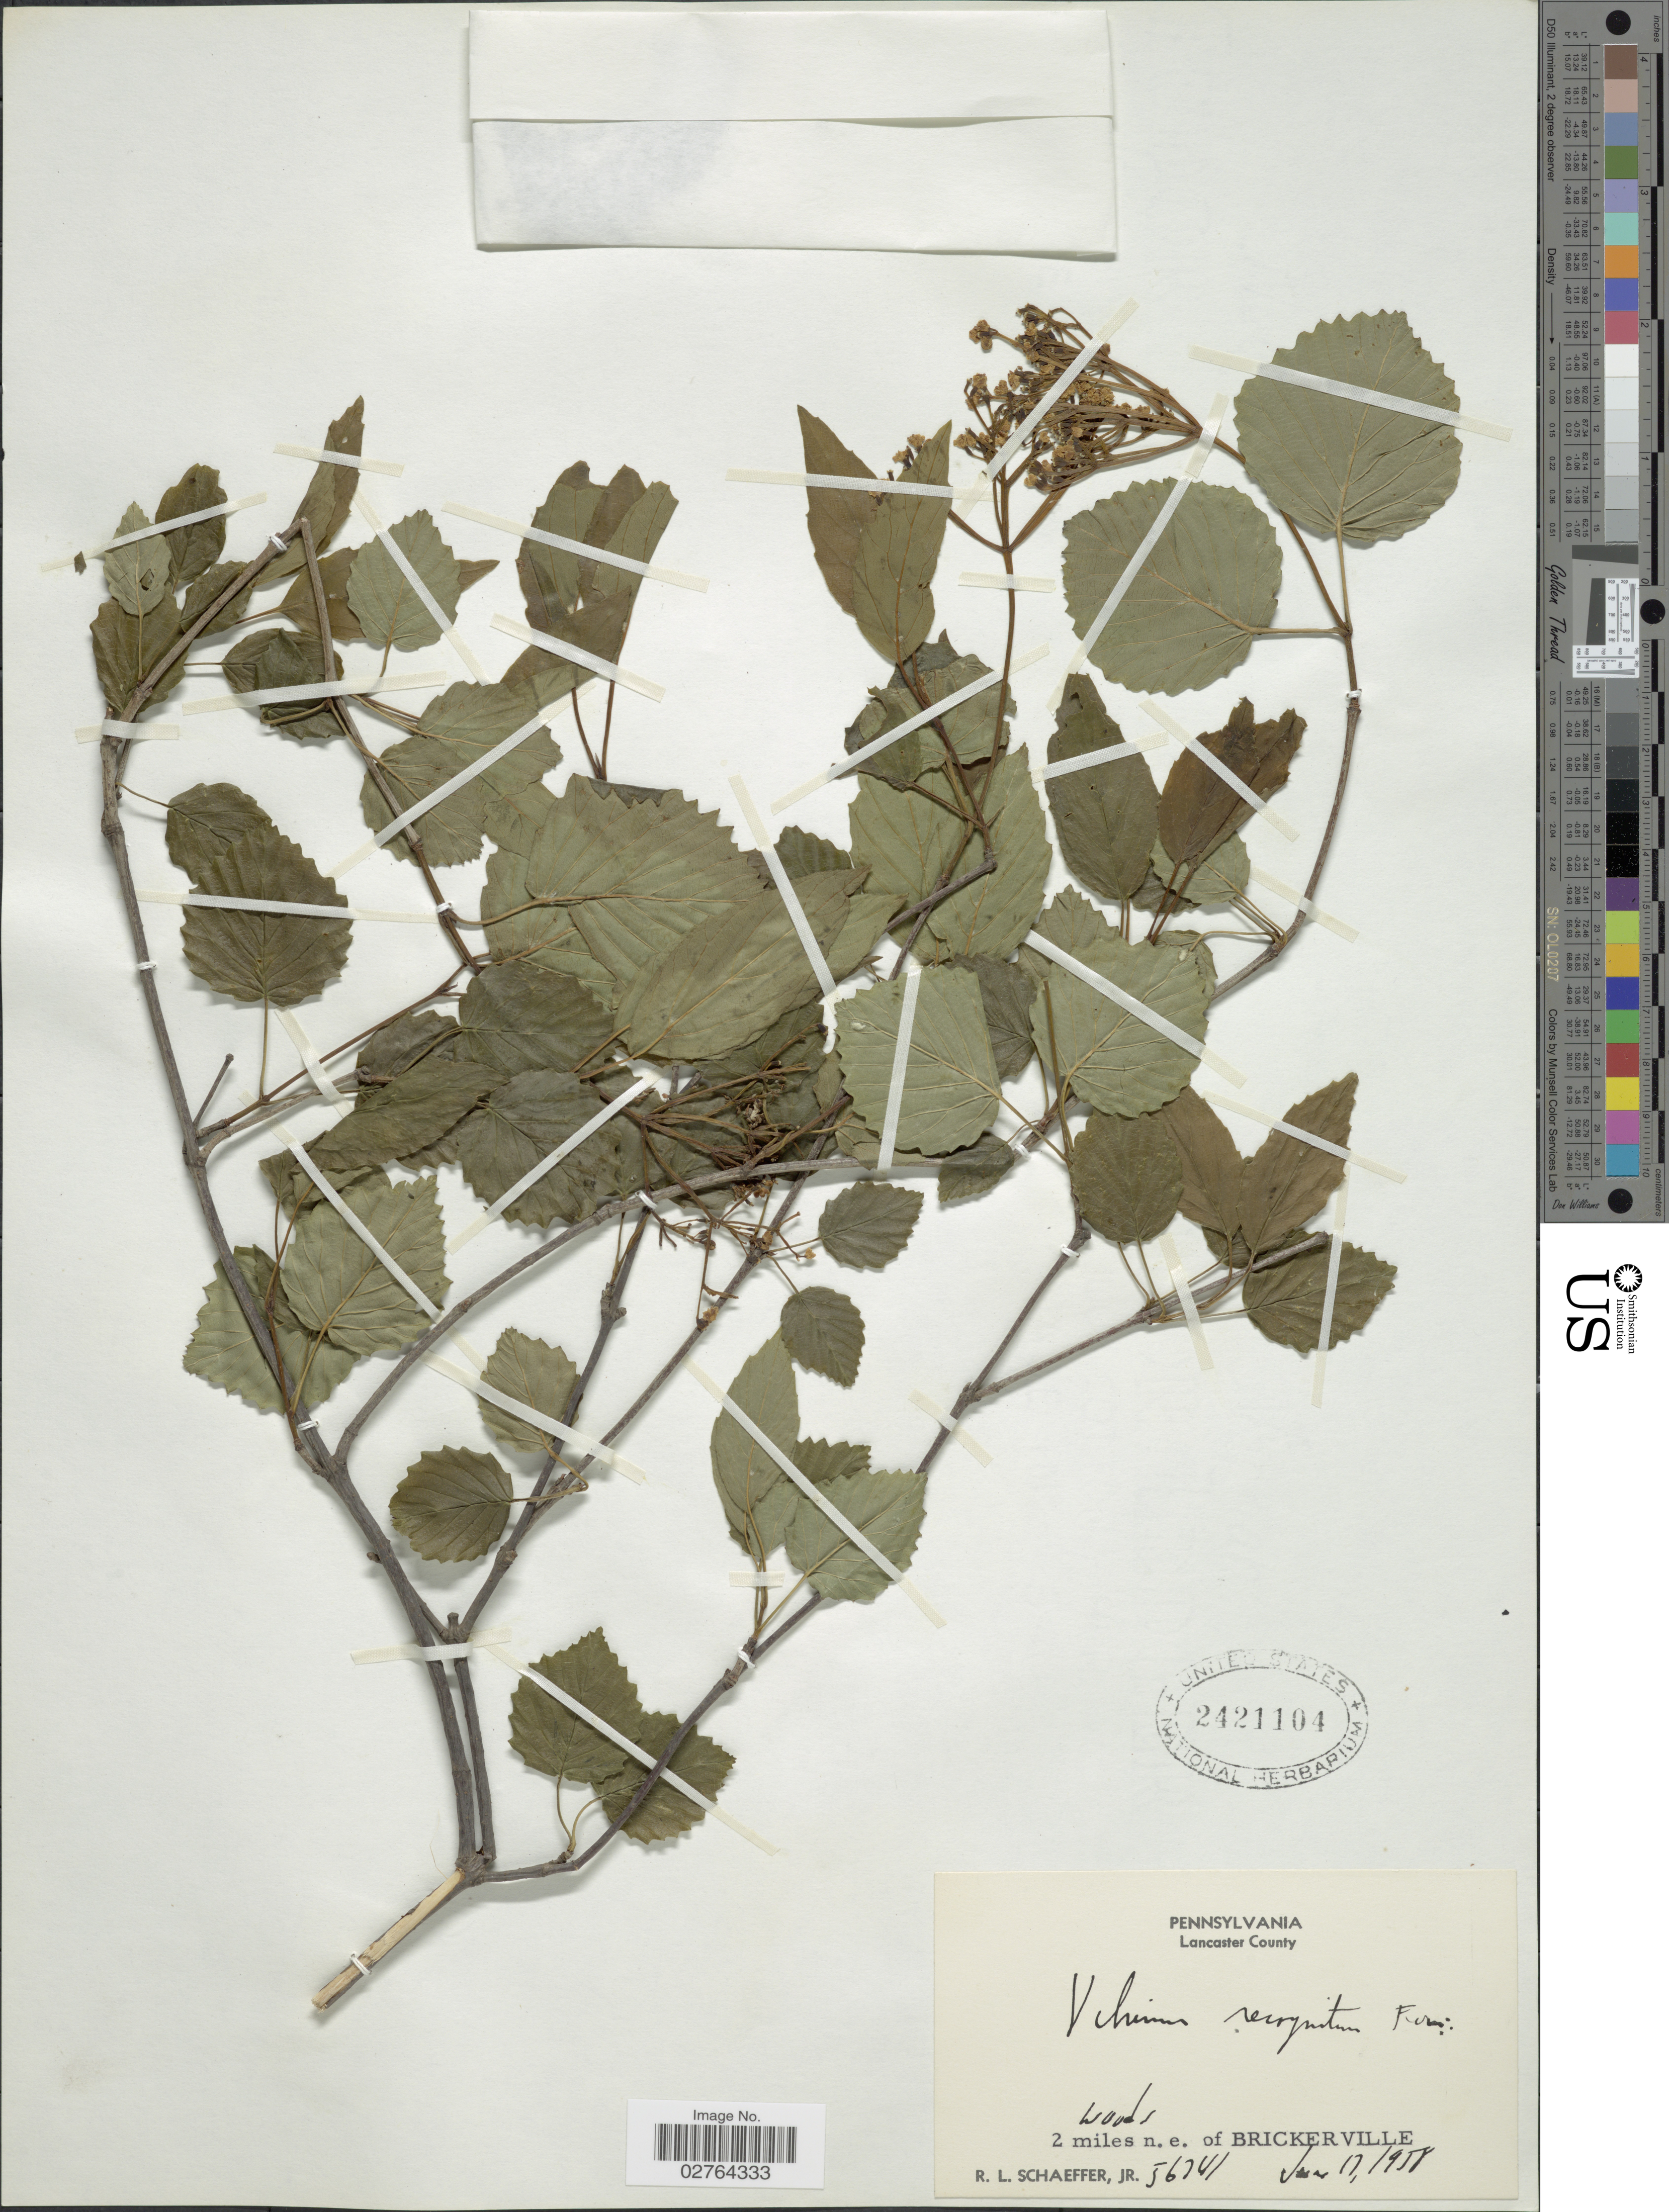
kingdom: Plantae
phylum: Tracheophyta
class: Magnoliopsida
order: Dipsacales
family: Viburnaceae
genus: Viburnum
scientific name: Viburnum recognitum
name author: Fernald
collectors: R. L. Schaeffer Jr.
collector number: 56741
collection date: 1958-06-17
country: United States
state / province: Pennsylvania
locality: Lancaster County. 2 miles n.e. of Brickerville.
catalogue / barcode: US 2421104